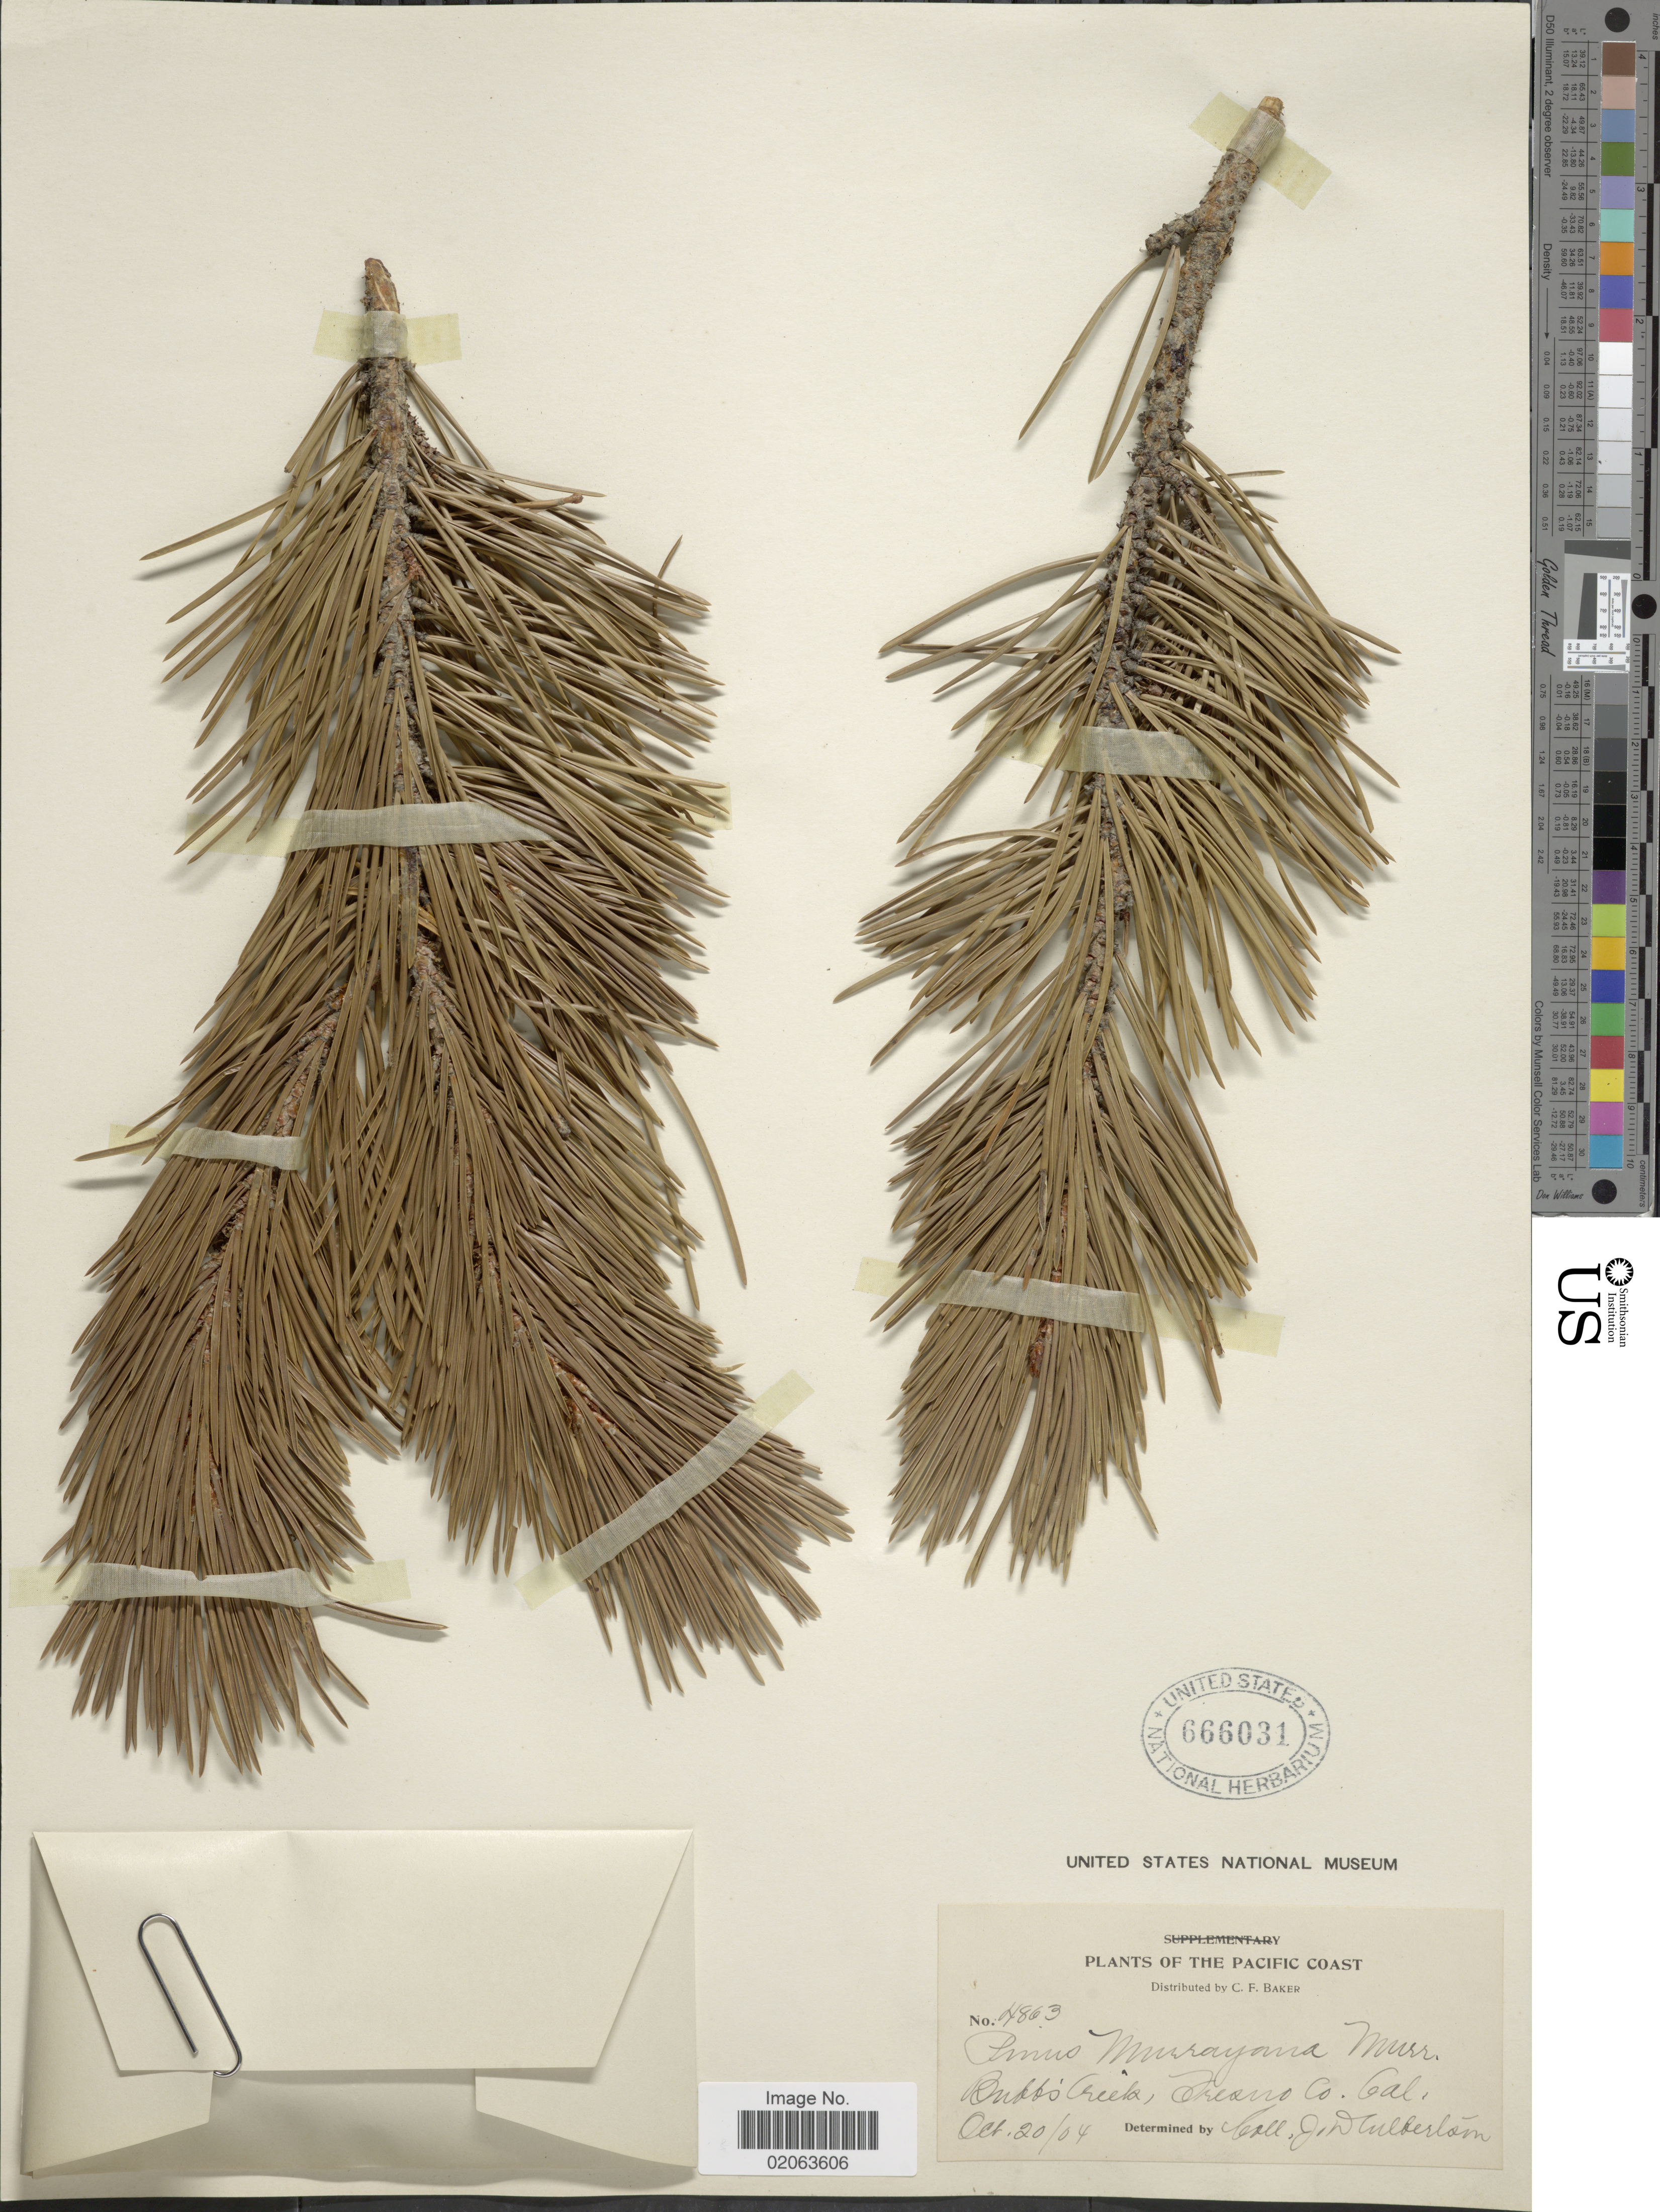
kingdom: Plantae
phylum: Tracheophyta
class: Pinopsida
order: Pinales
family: Pinaceae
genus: Pinus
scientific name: Pinus contorta var. murrayana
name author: (Balf.) S. Watson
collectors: C. F. Baker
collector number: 4863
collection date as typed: Transcribed d/m/y: 20/10/1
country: United States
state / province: California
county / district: Fresno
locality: The Pacific Coast. Bubb's Creek, Fresno Co. Cal.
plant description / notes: No precise locality correction needed. Filled county field.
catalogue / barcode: US 666031